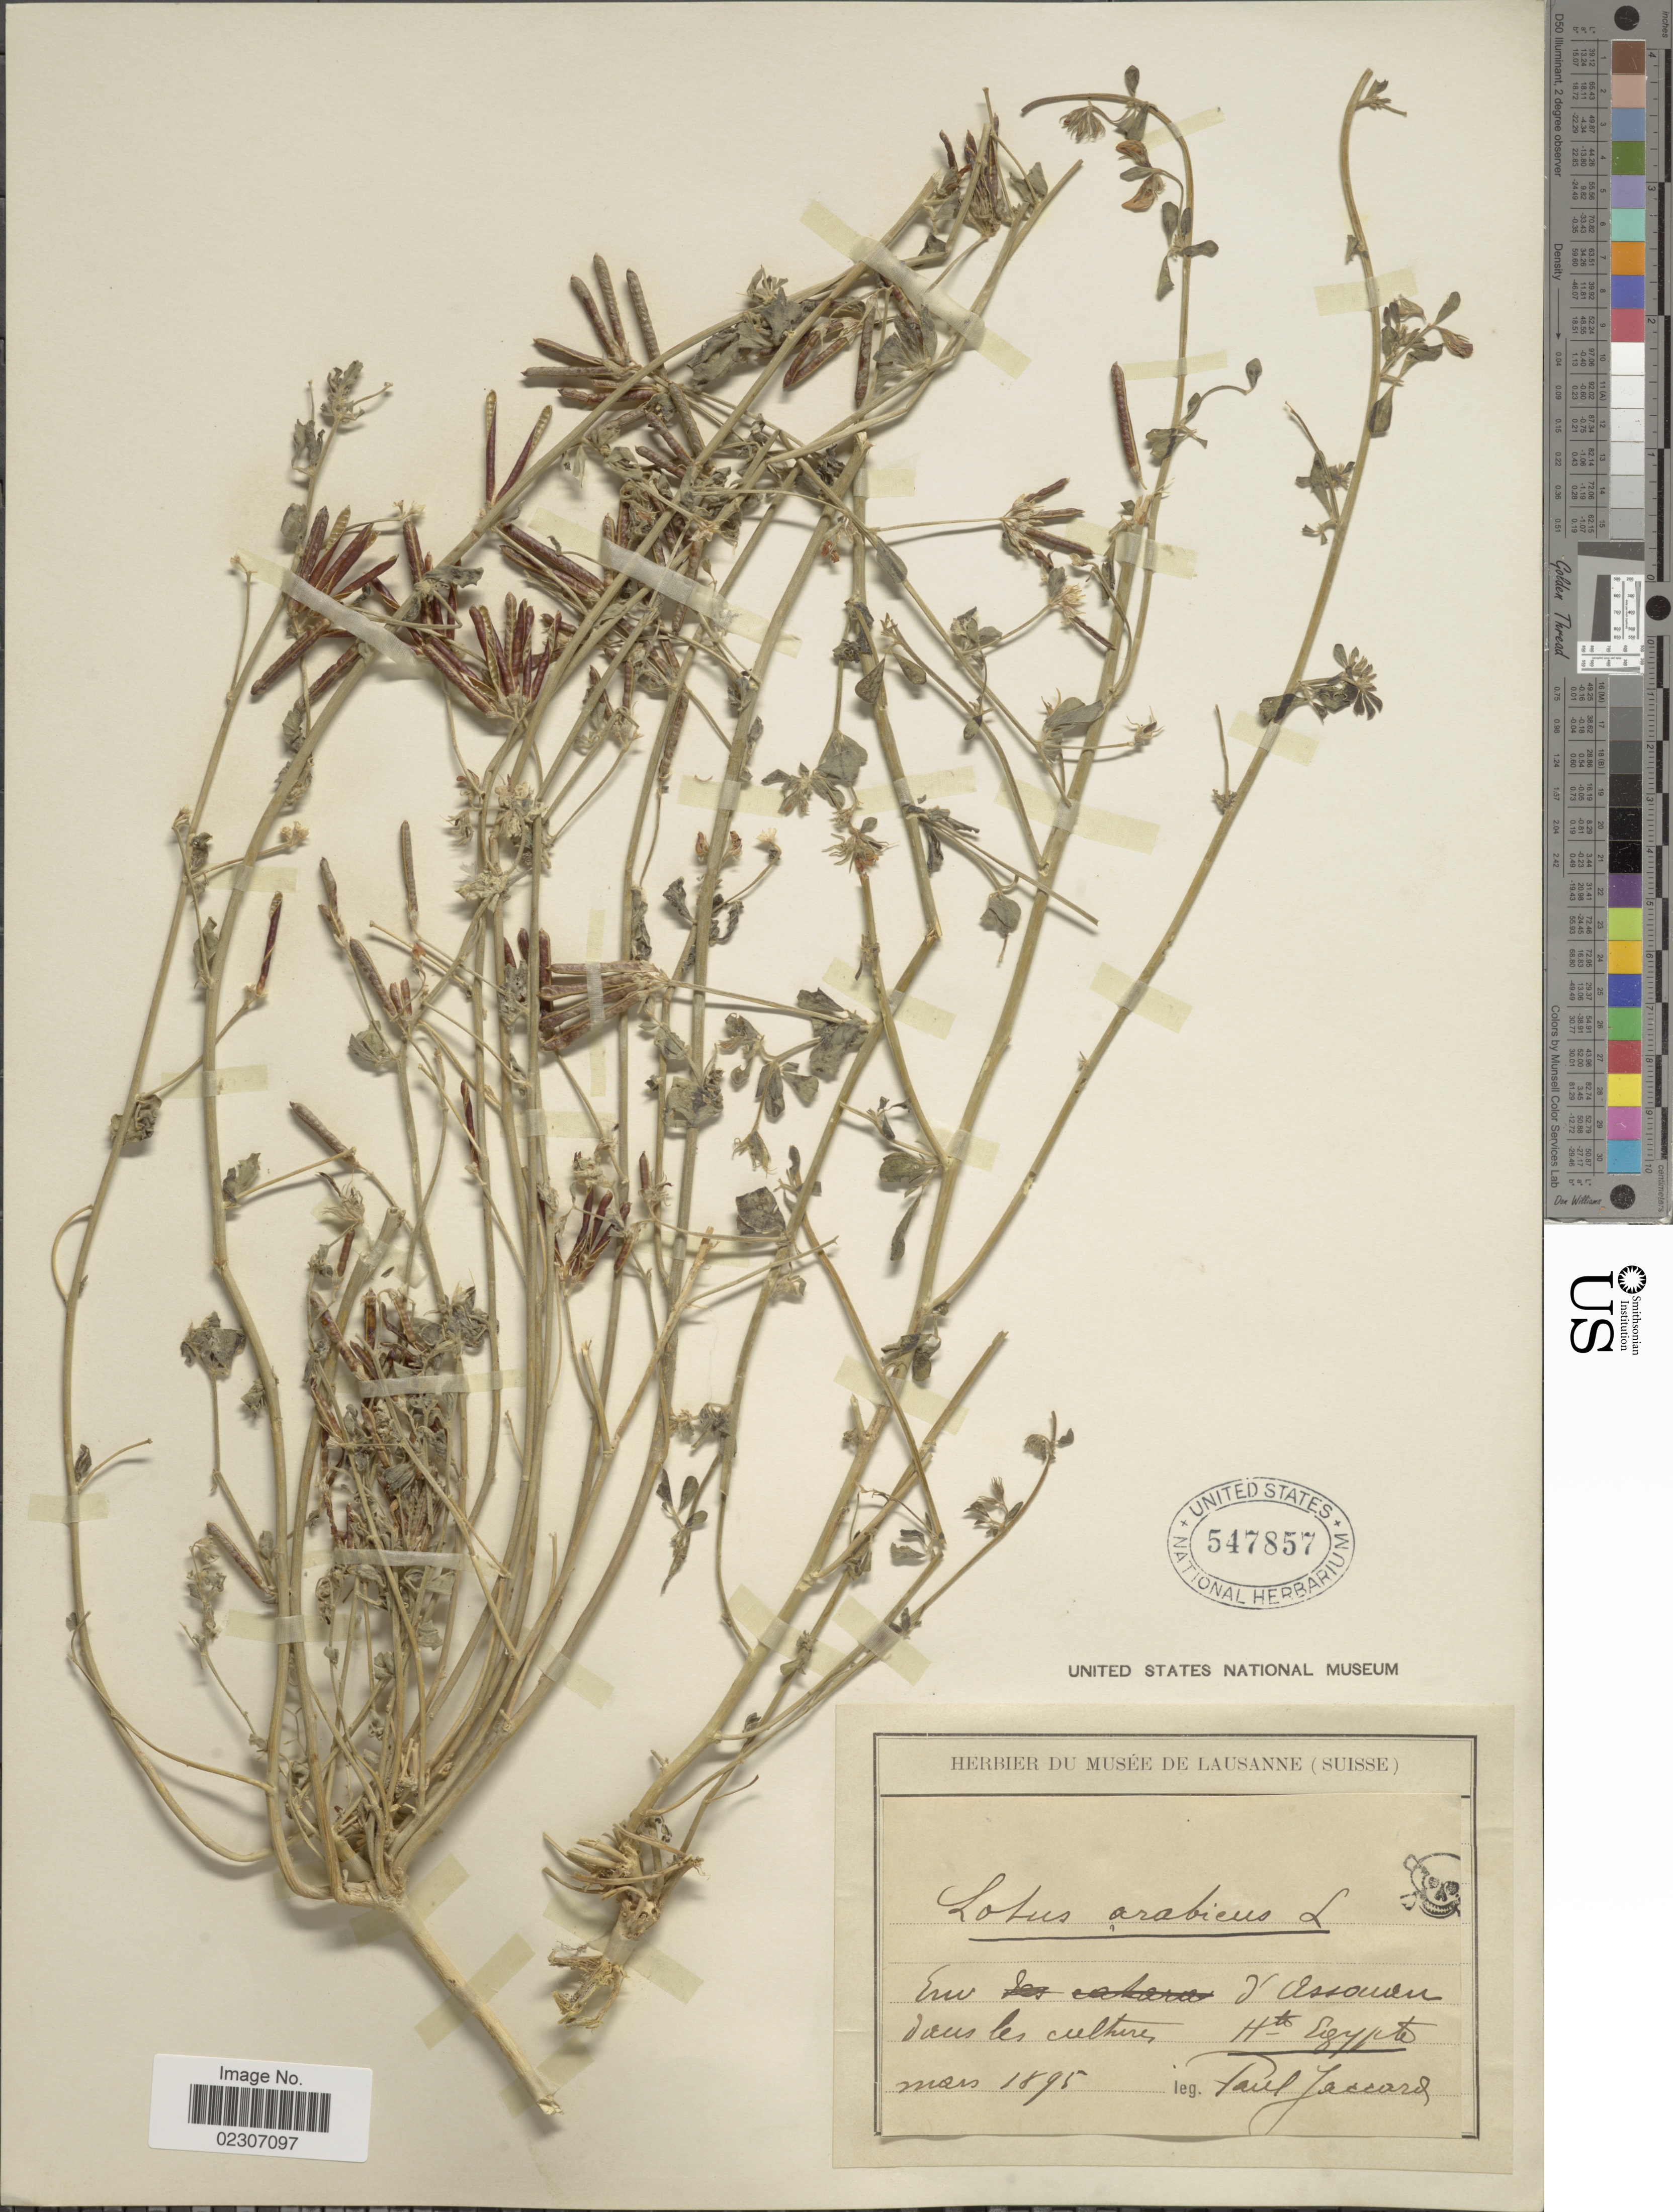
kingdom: Plantae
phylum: Tracheophyta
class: Magnoliopsida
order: Fabales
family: Fabaceae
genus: Lotus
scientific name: Lotus arabicus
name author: L.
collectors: Jaccard, P.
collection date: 1895-03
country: Egypt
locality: Env d'Ass [illegible text] dans les cultures, Hte Egypt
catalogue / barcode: US 547857